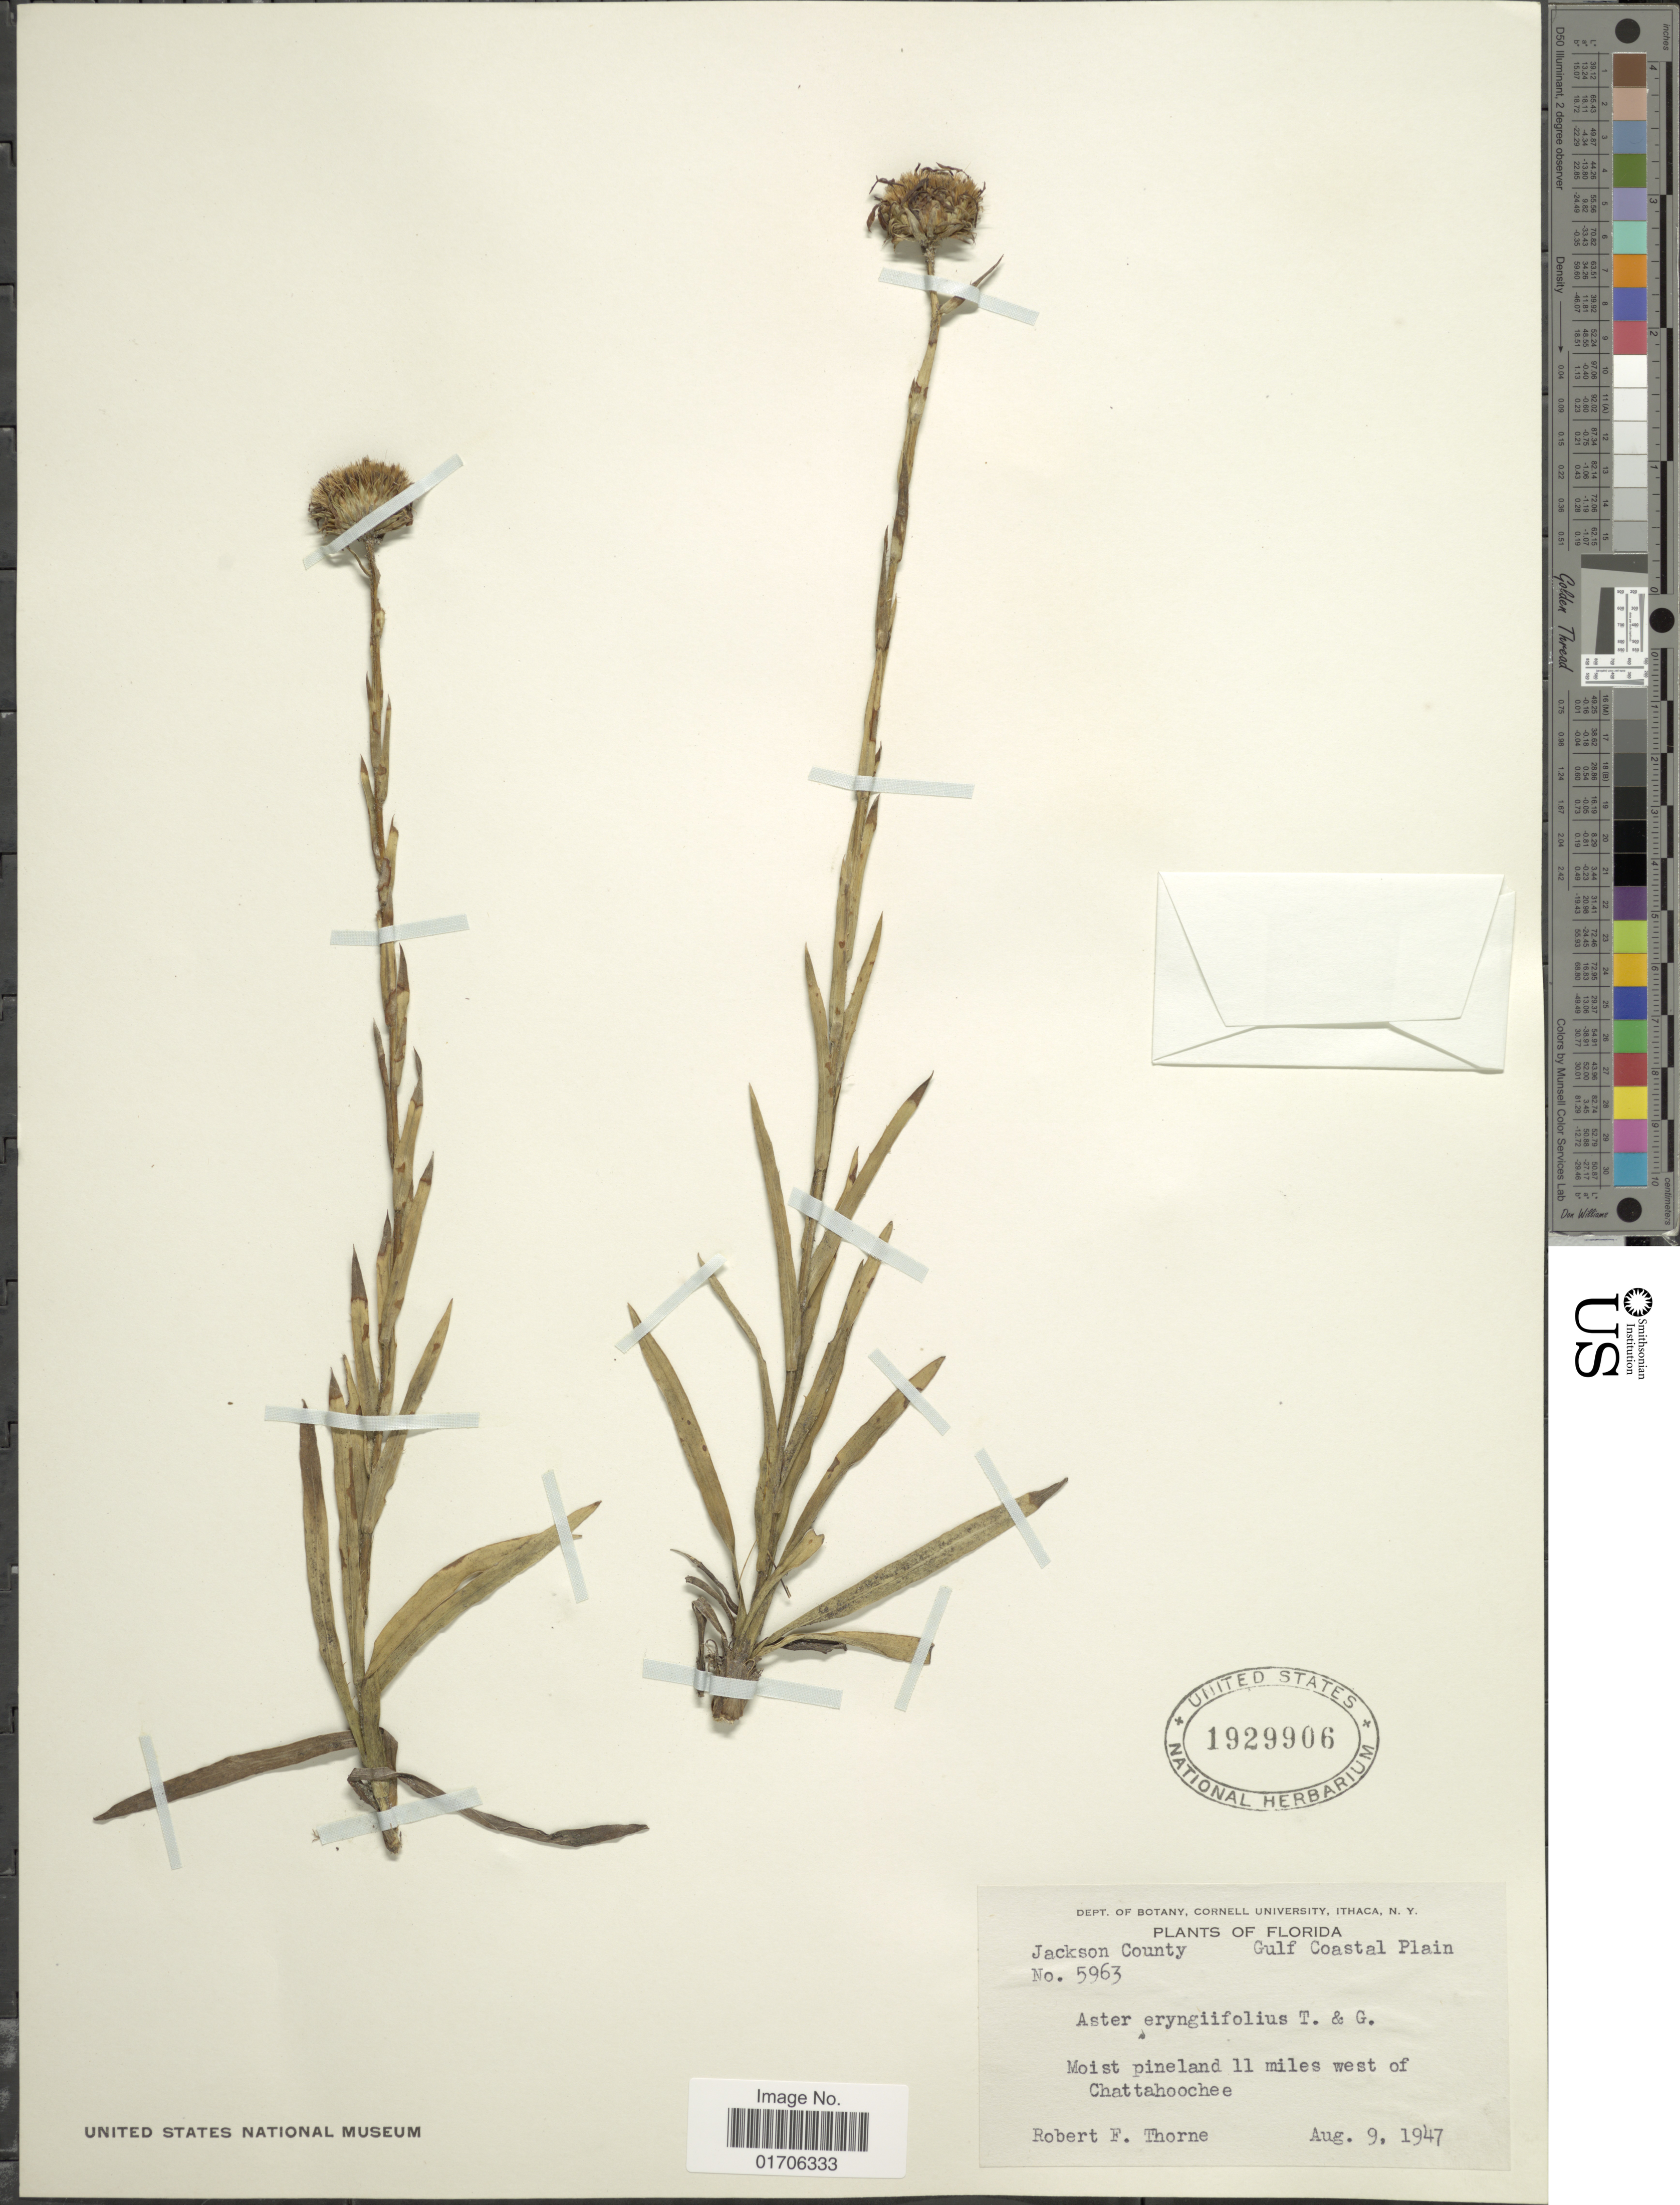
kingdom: Plantae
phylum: Tracheophyta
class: Magnoliopsida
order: Asterales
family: Asteraceae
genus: Eurybia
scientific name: Eurybia eryngiifolia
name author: (Torr. & A. Gray) G.L. Nesom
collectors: R. F. Thorne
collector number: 5963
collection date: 1947-08-09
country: United States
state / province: Florida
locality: Florida. Jackson County. Gulf Coastal Plain. Moist pineland 11 miles west of Chattahoochee.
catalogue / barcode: US 1929906